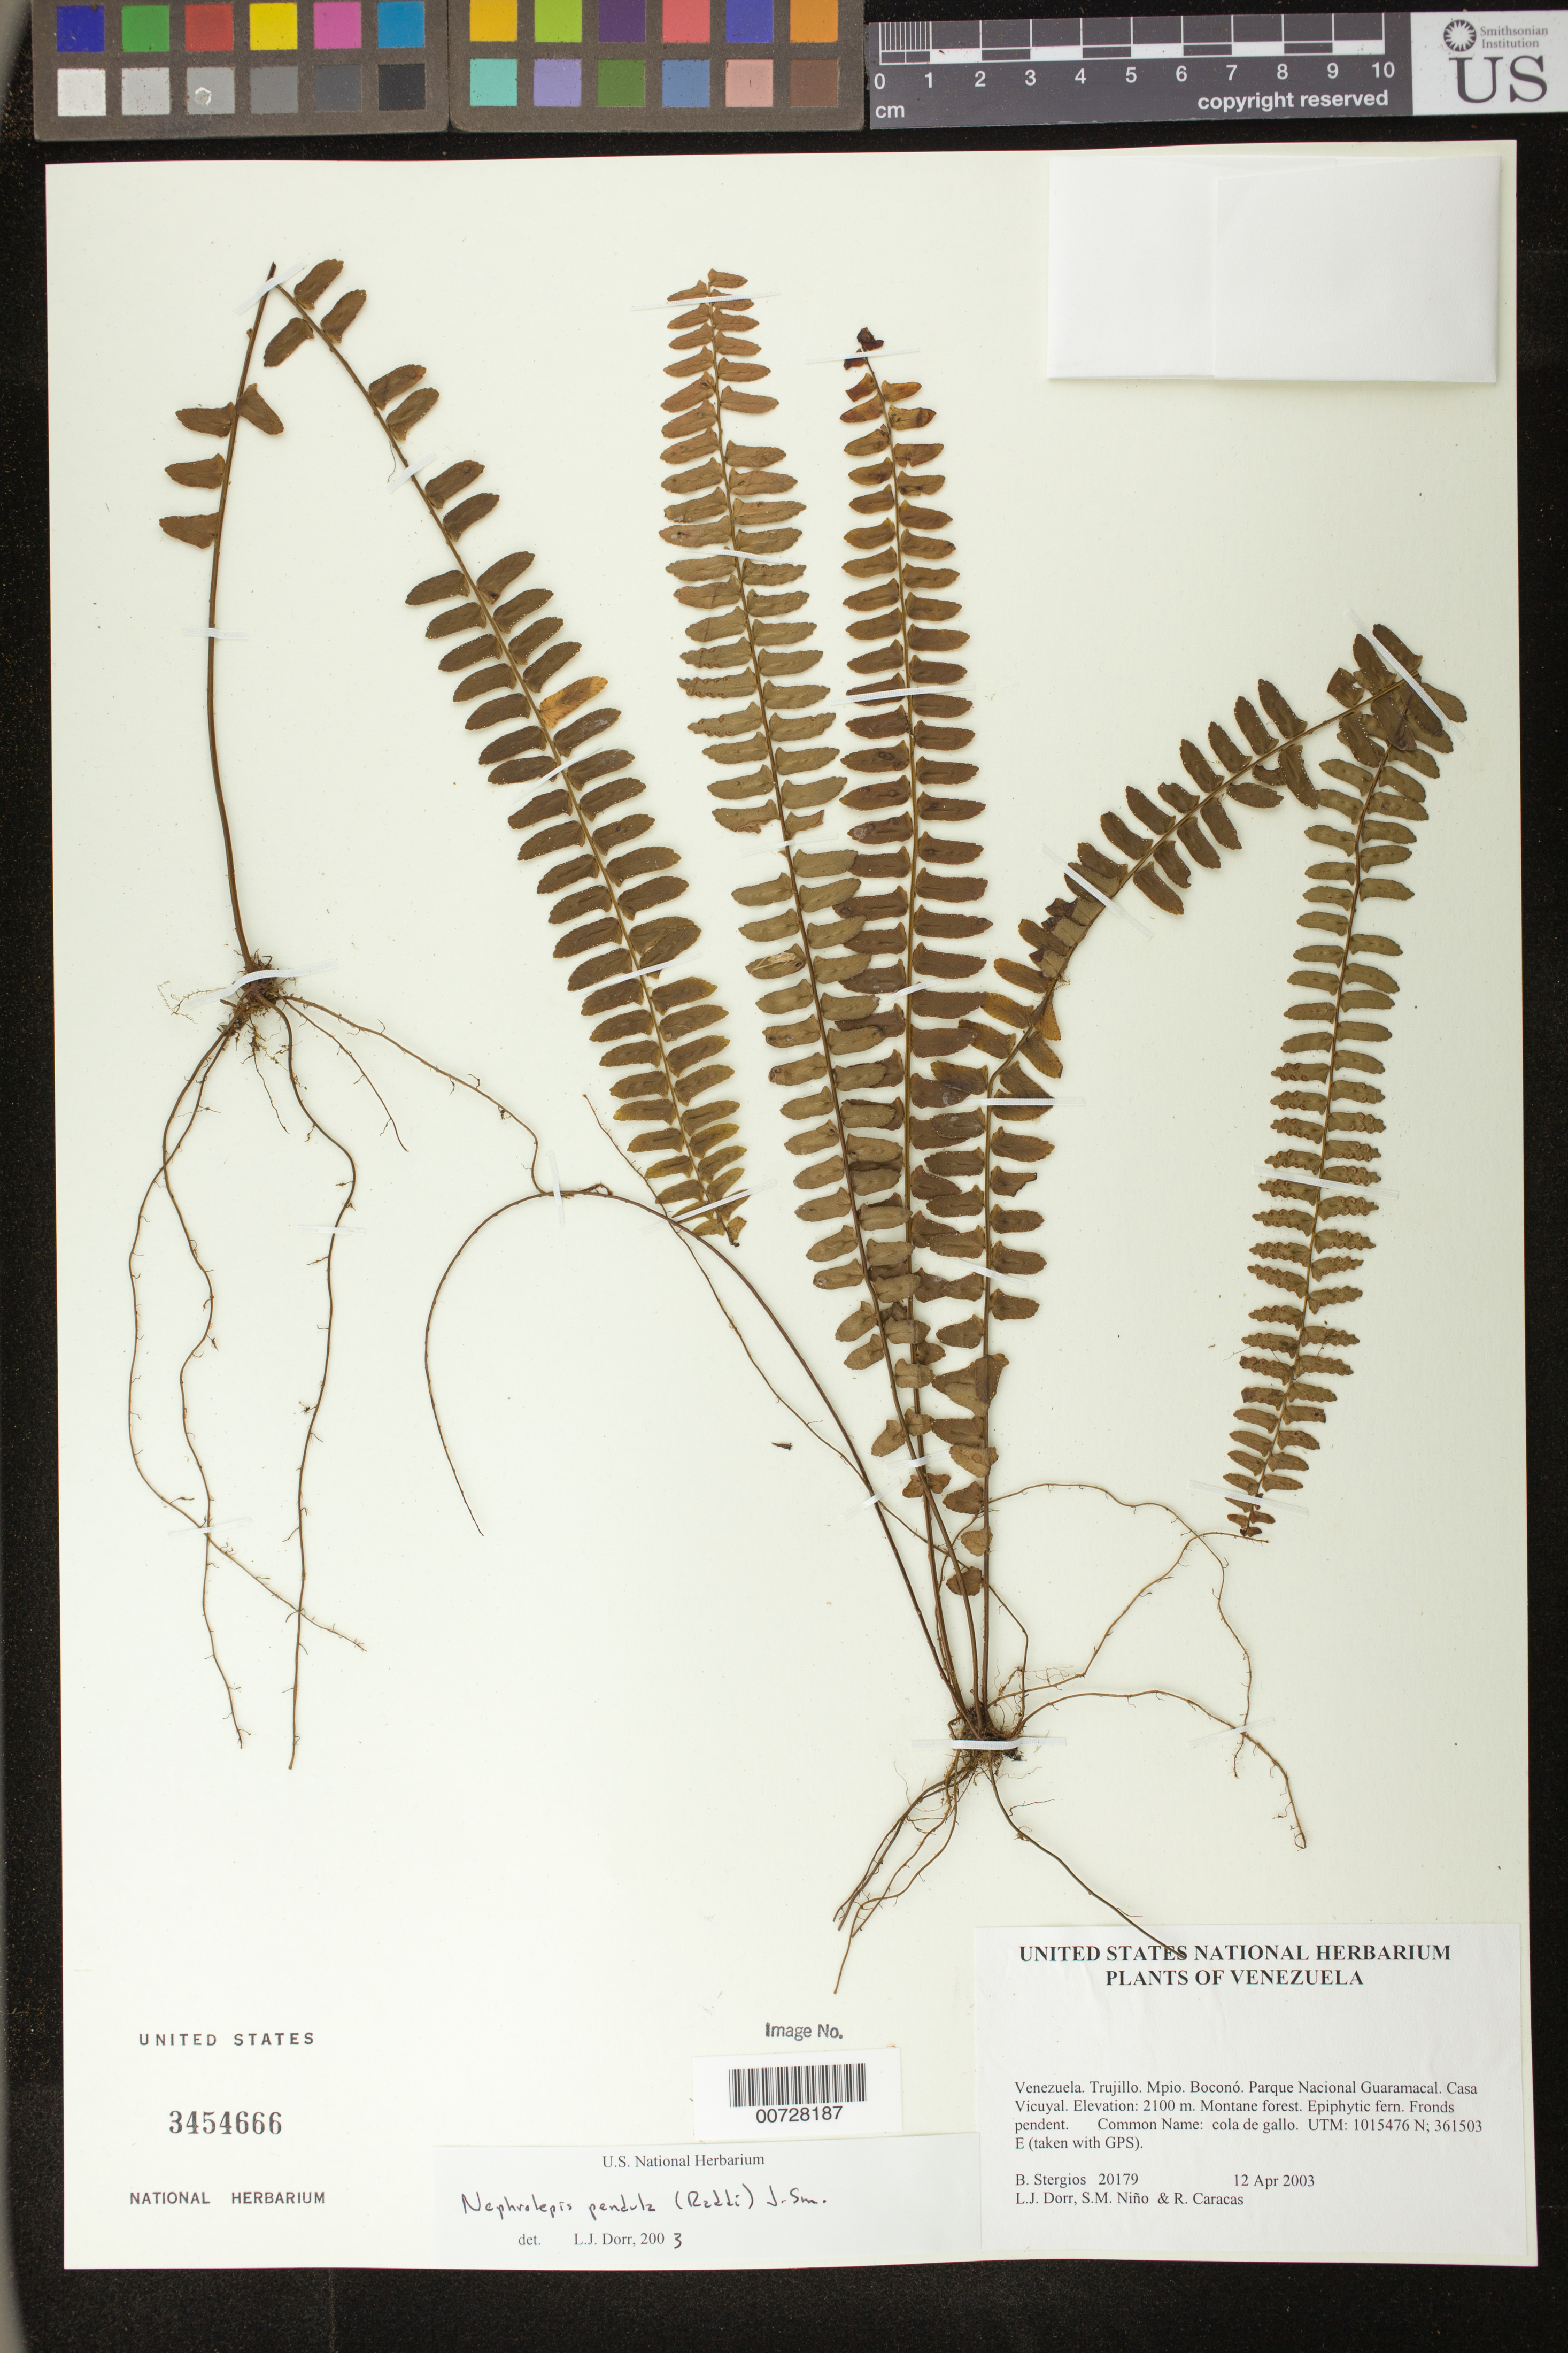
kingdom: Plantae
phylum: Tracheophyta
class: Polypodiopsida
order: Polypodiales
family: Nephrolepidaceae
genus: Nephrolepis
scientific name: Nephrolepis pendula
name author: (Raddi) J. Sm.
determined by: Dorr, L. J., (BOT), Smithsonian Institution - National Museum of Natural History (UNITED STATES)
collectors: B. G. Stergios, L. J. Dorr, S. M. Niño & R. Caracas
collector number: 20179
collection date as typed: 12 Apr 2003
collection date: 2003-04-12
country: Venezuela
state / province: Trujillo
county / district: Boconó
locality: Parque Nacional Guaramacal. Casa Vicuyal.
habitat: Montane forest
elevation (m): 2100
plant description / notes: PORT, UC, US, VEN; Common name: cola de gallo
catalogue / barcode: US 3454666